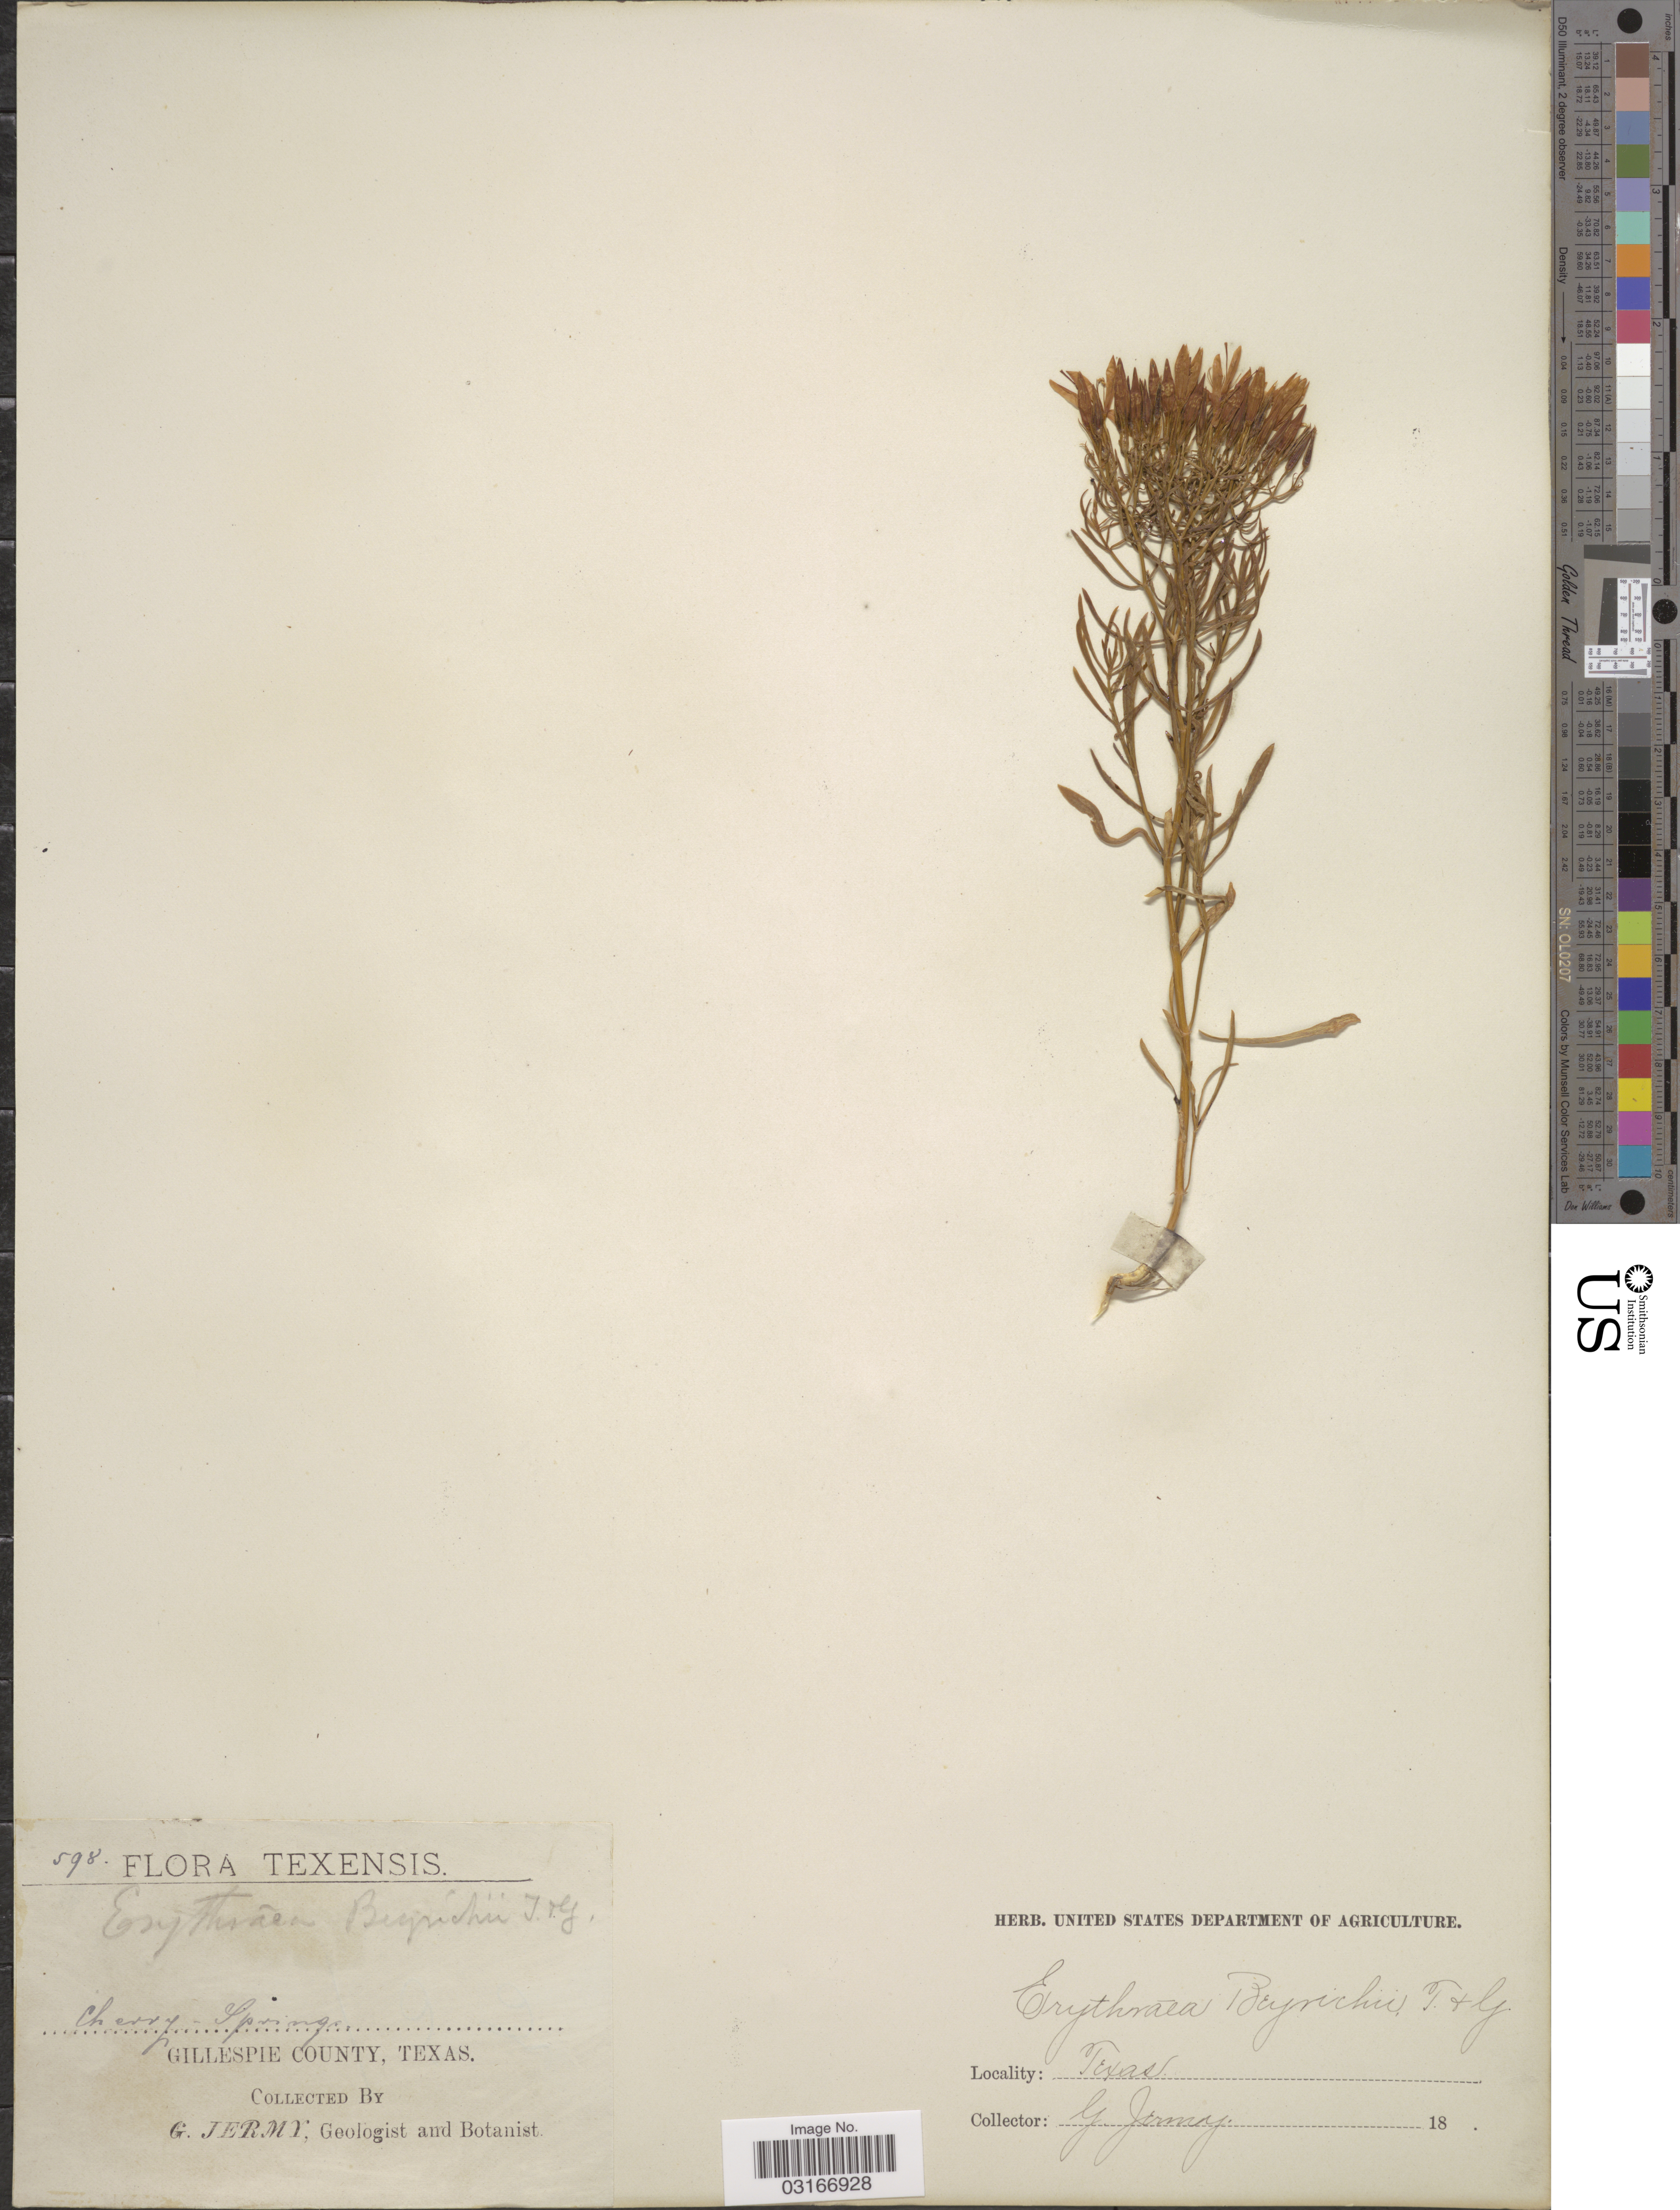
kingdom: Plantae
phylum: Tracheophyta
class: Magnoliopsida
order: Gentianales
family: Gentianaceae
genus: Centaurium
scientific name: Centaurium beyrichii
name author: (Torr.) B.L. Rob.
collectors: G. Jermy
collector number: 598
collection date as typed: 18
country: United States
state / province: Texas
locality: Cherry Springs, Gillespie County.